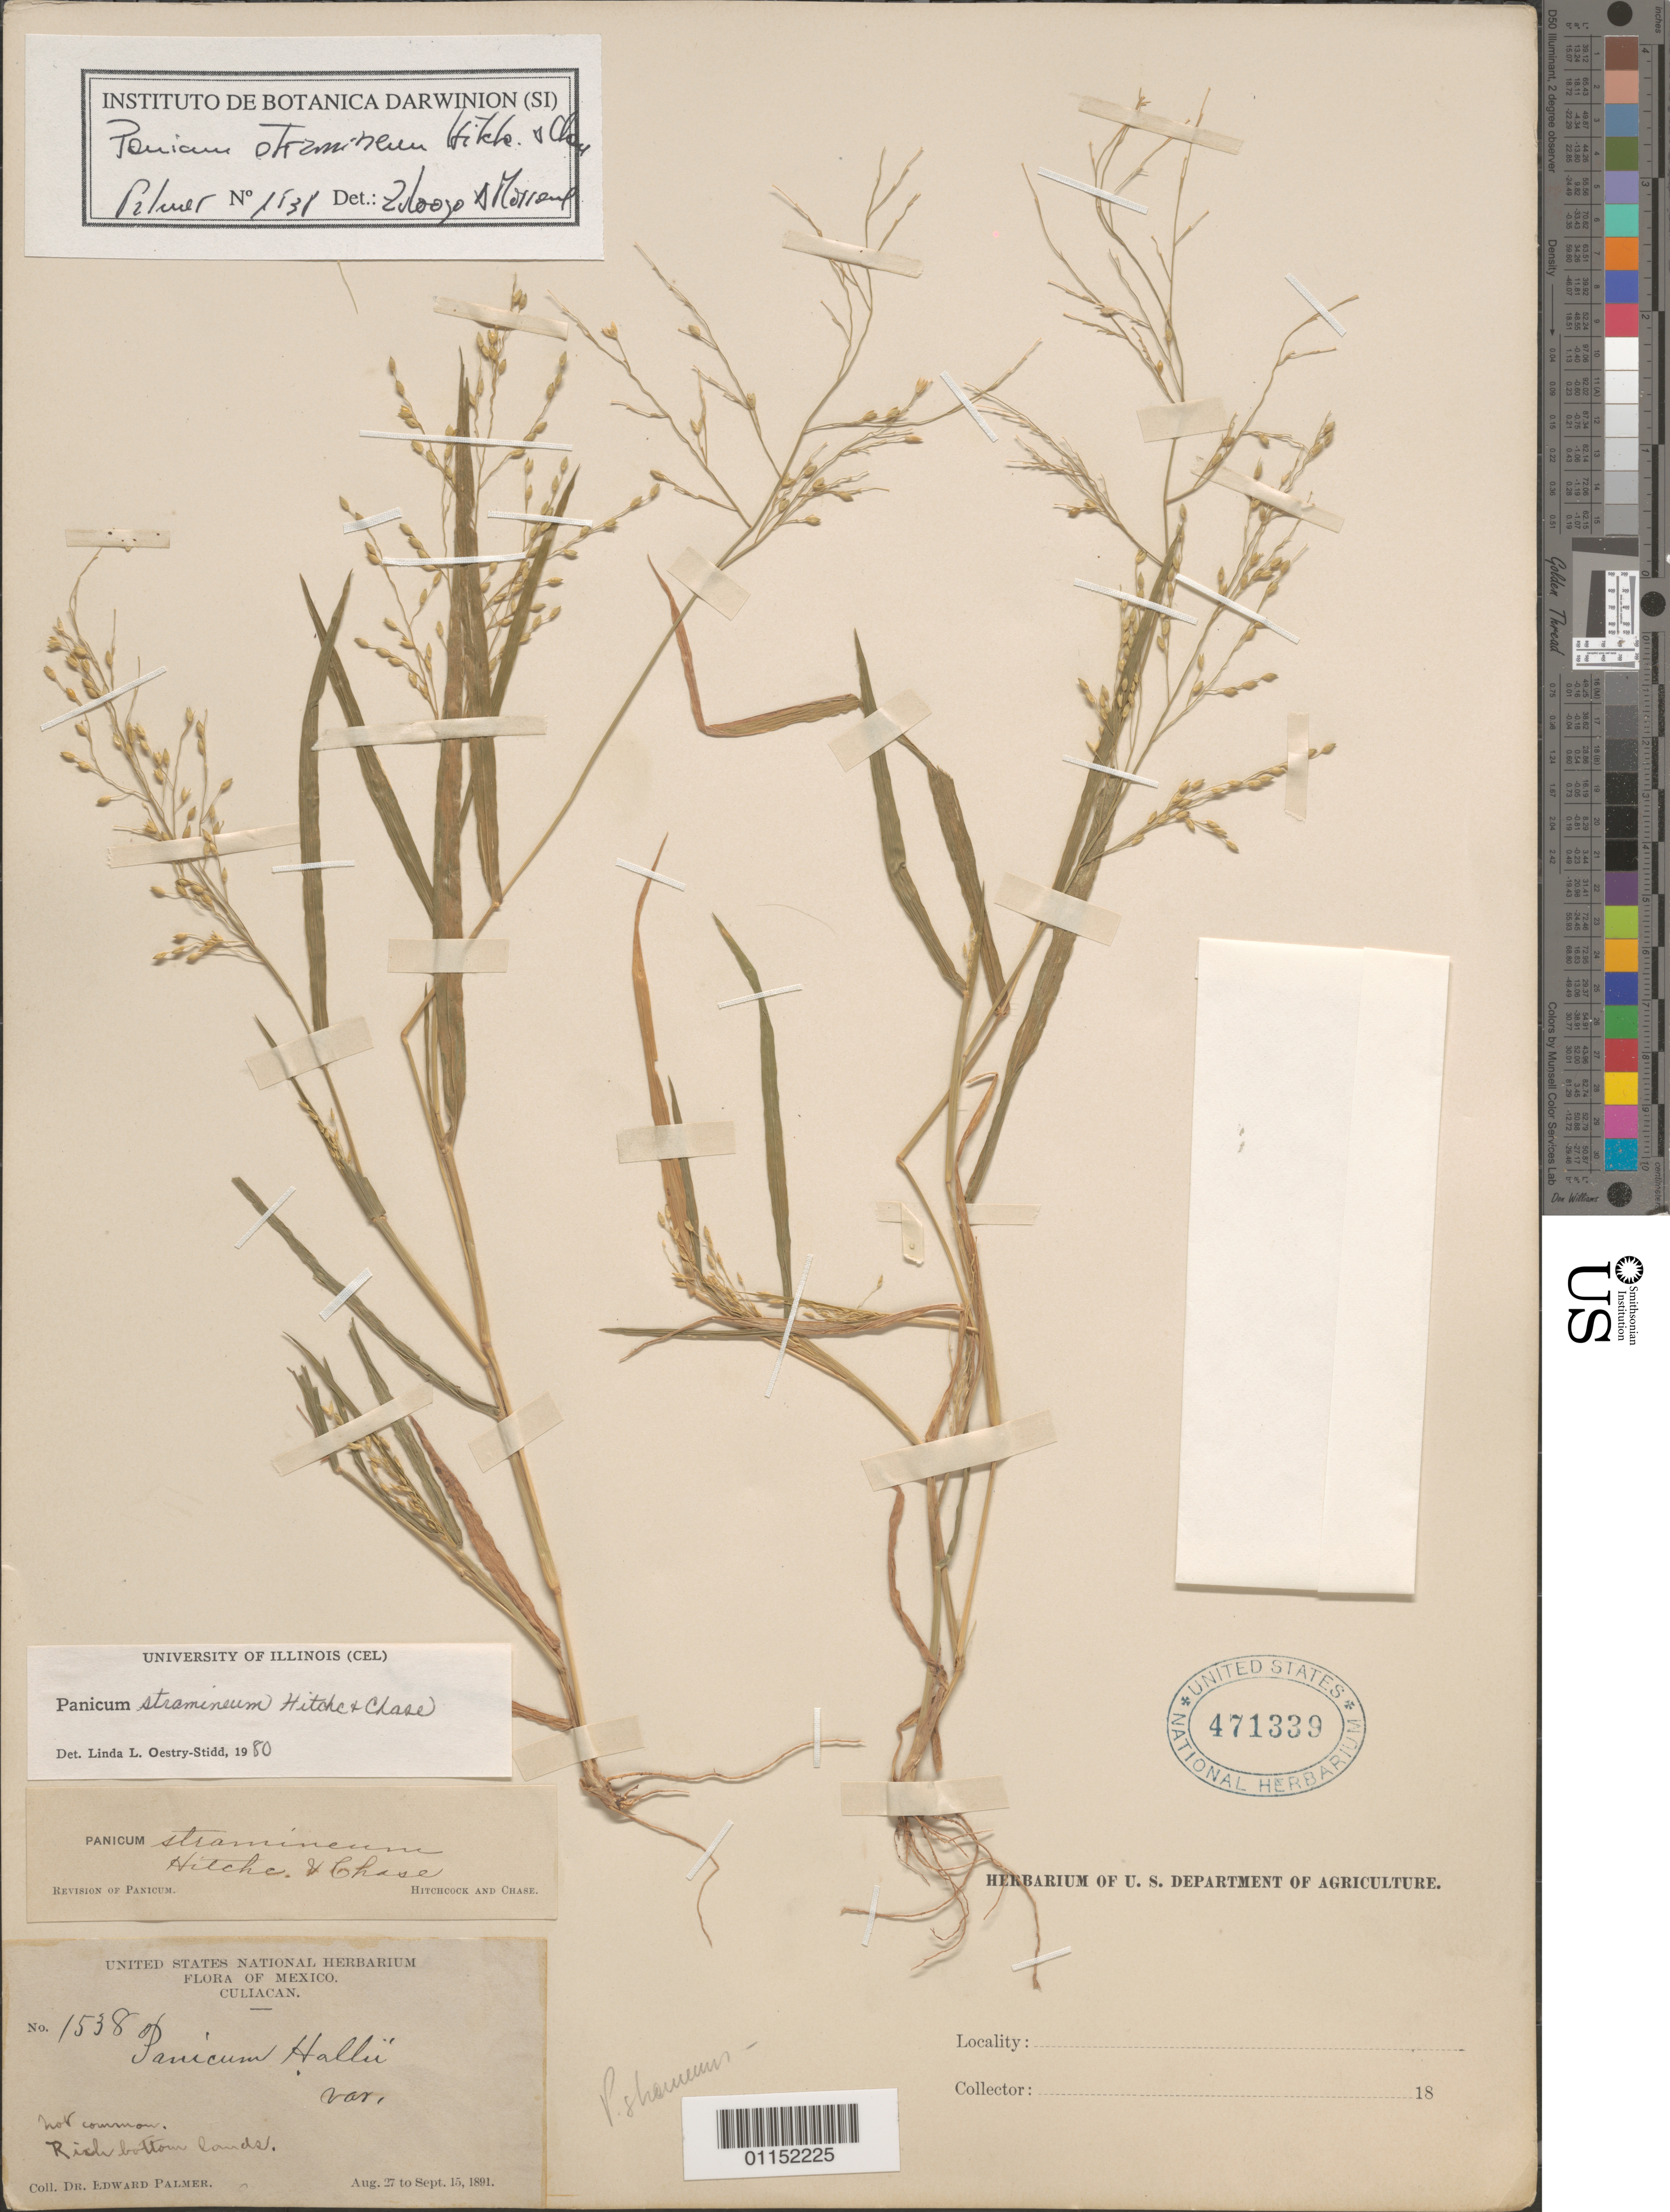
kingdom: Plantae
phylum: Tracheophyta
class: Liliopsida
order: Poales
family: Poaceae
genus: Panicum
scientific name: Panicum stramineum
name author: Hitchc. & Chase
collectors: E. Palmer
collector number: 1538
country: Mexico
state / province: Sinaloa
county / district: Culiacán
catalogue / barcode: US 471339